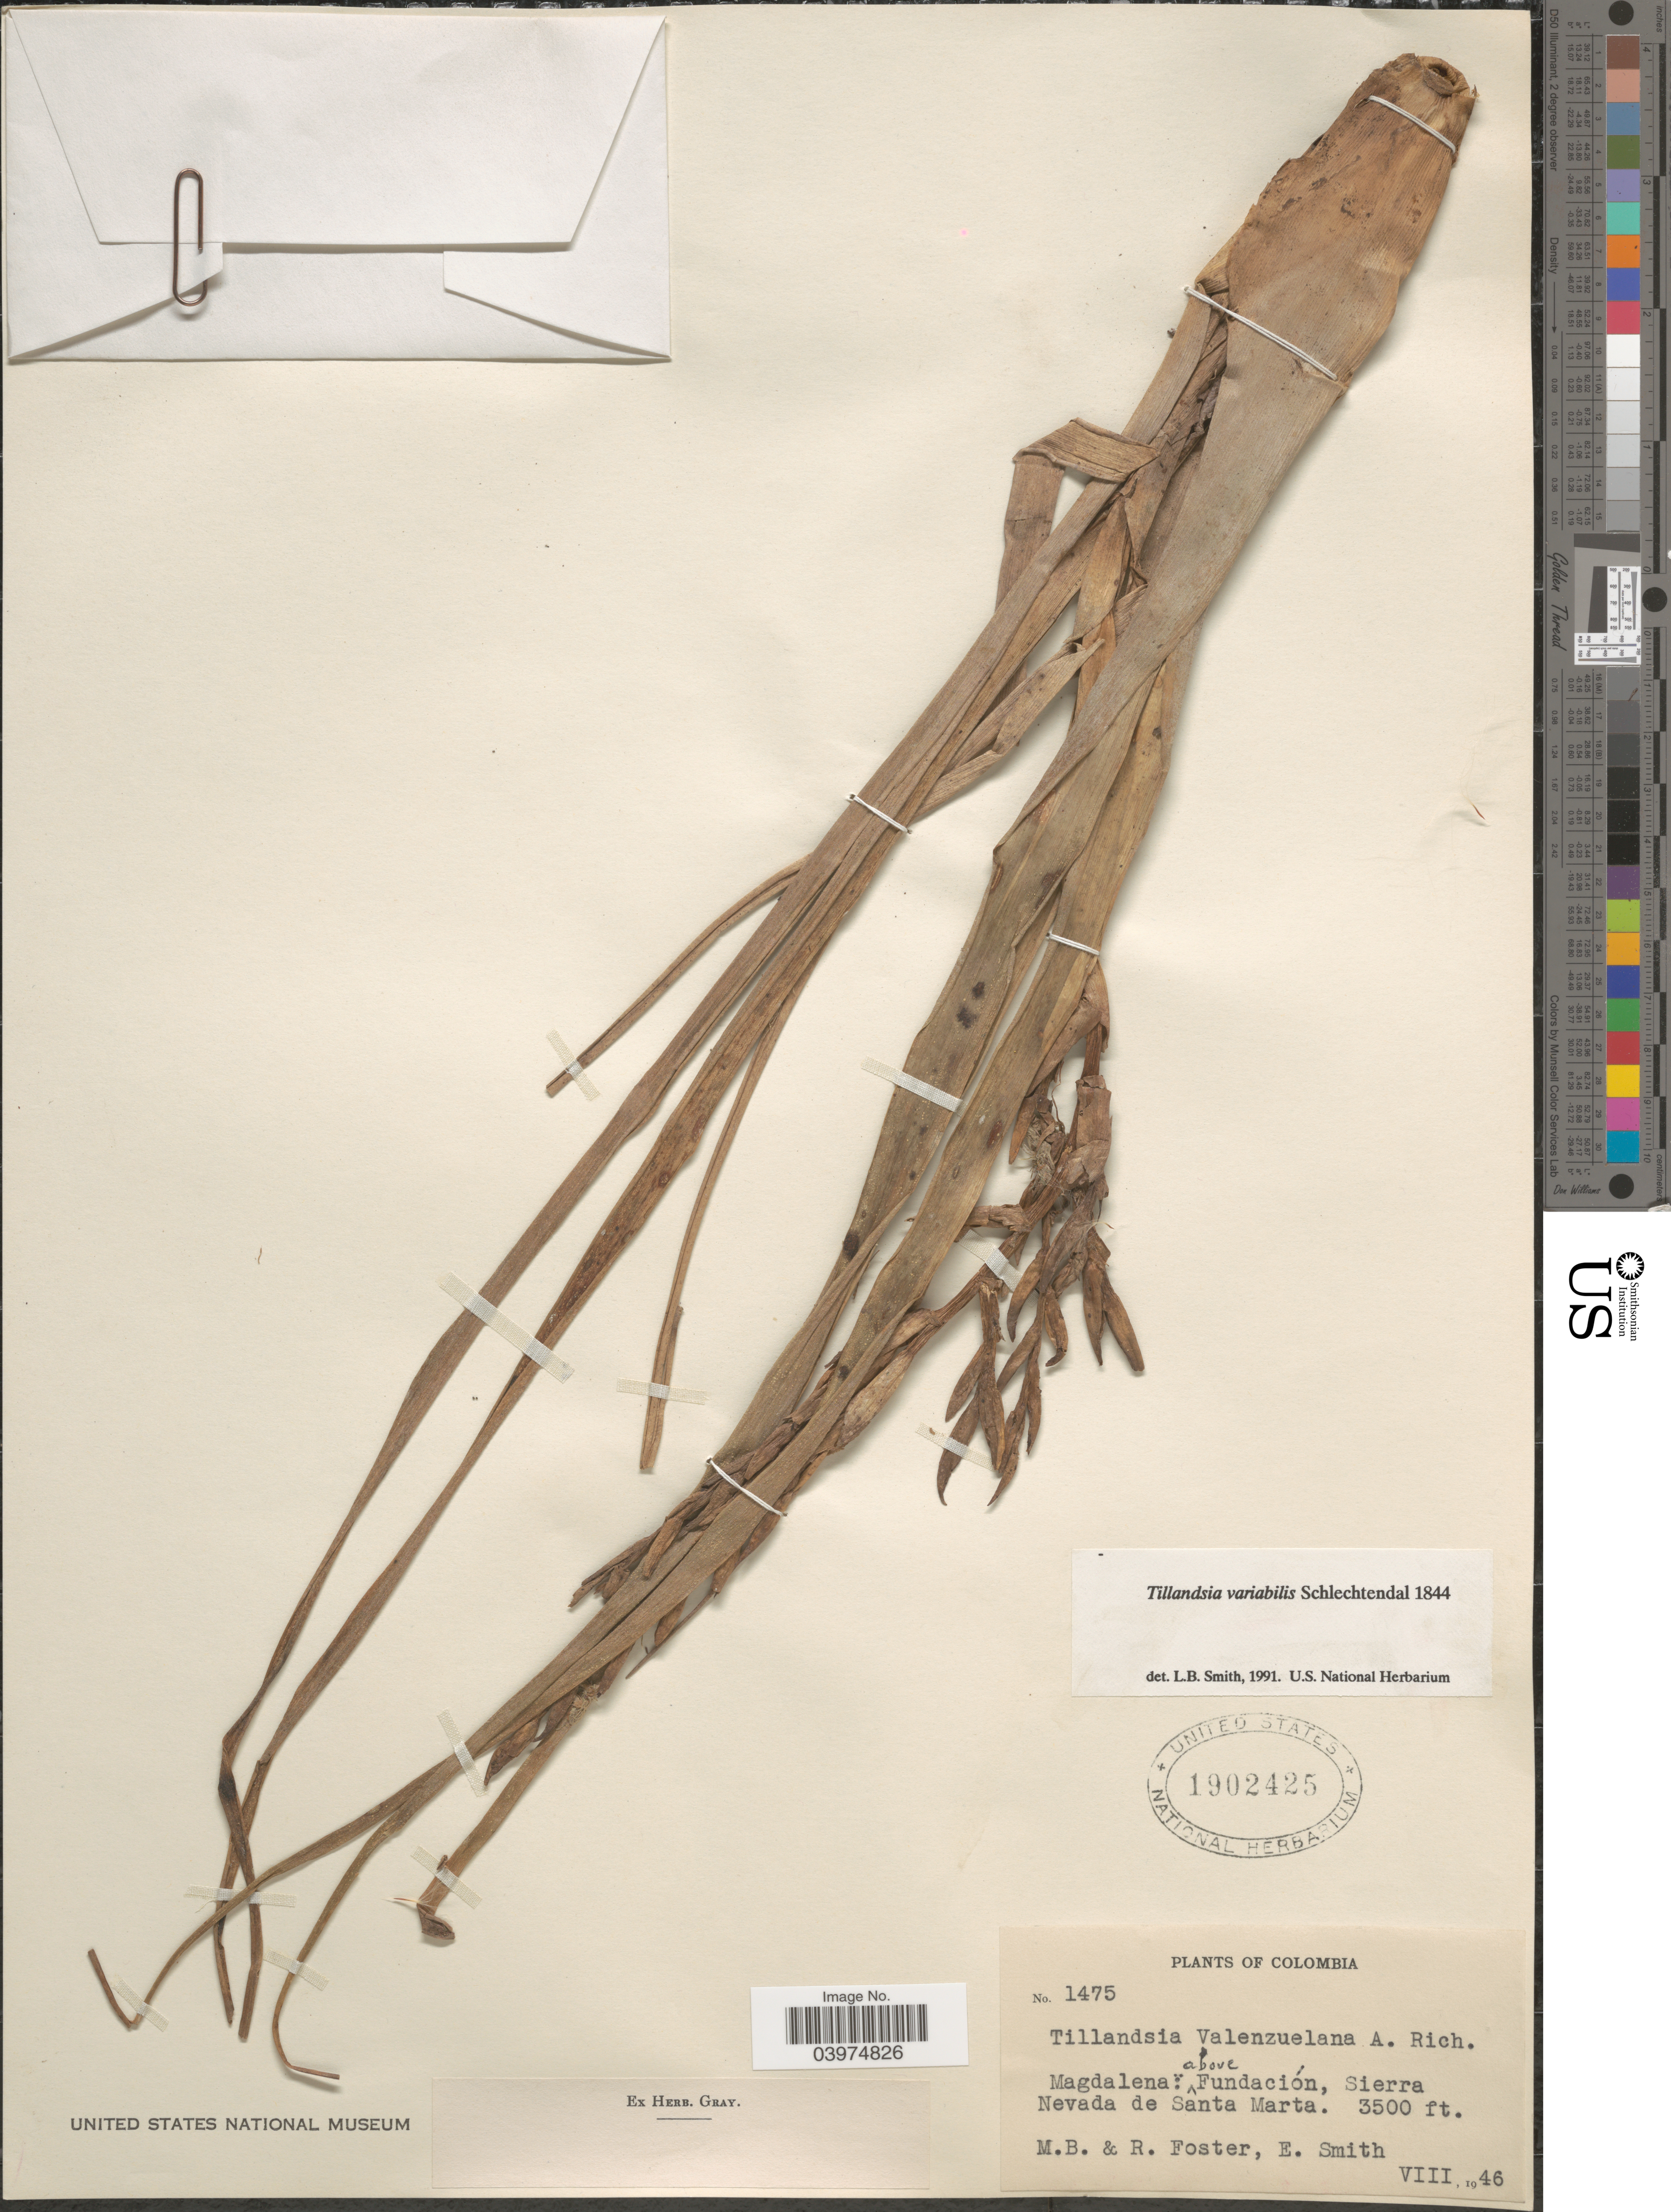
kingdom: Plantae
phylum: Tracheophyta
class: Liliopsida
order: Poales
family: Bromeliaceae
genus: Tillandsia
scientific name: Tillandsia variabilis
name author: Schltdl.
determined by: Smith, Lyman B., (US), NMNH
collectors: M. B. Foster, R. Foster & E. Smith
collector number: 1475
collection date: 1946-08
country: Colombia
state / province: Magdalena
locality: Magdalena: above Fundación, Sierra Nevada de Santa Marta.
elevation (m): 1067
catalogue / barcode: US 1902425